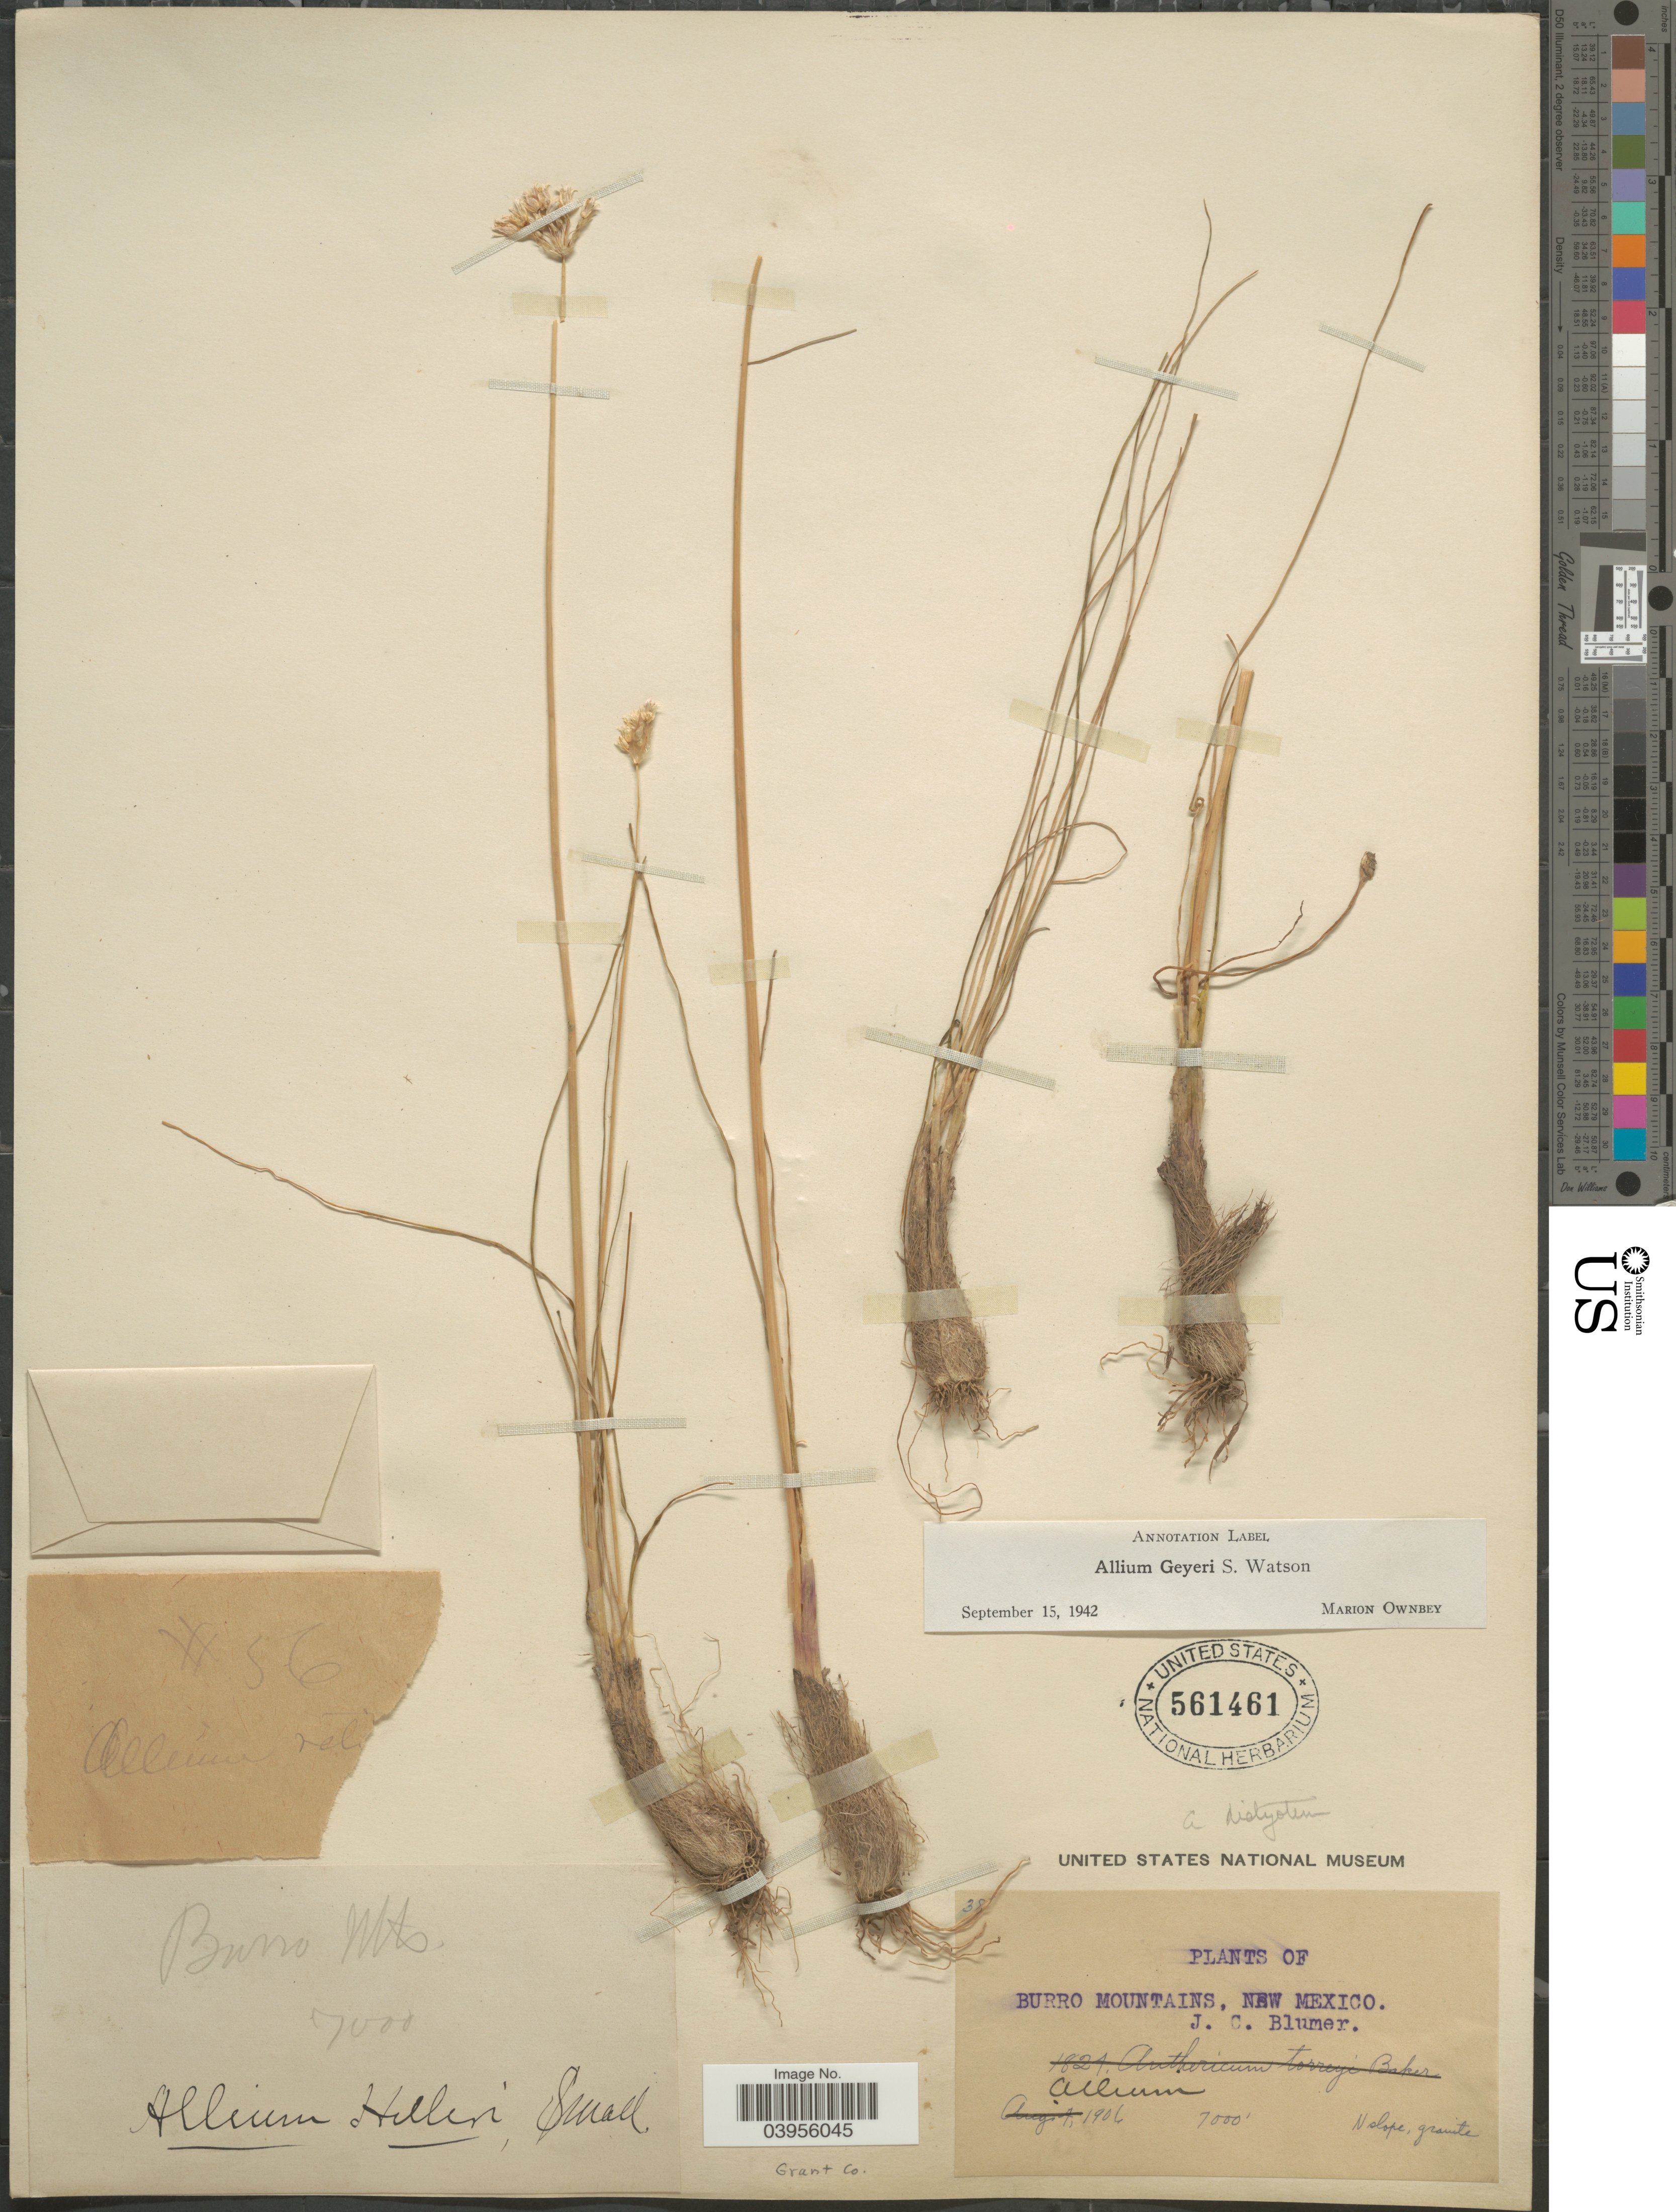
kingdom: Plantae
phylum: Tracheophyta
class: Liliopsida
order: Asparagales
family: Amaryllidaceae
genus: Allium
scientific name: Allium geyeri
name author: S. Watson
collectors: J. C. Blumer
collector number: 56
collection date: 1906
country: United States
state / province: New Mexico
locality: Burro Mountains. Grant Co.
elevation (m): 2134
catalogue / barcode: US 561461